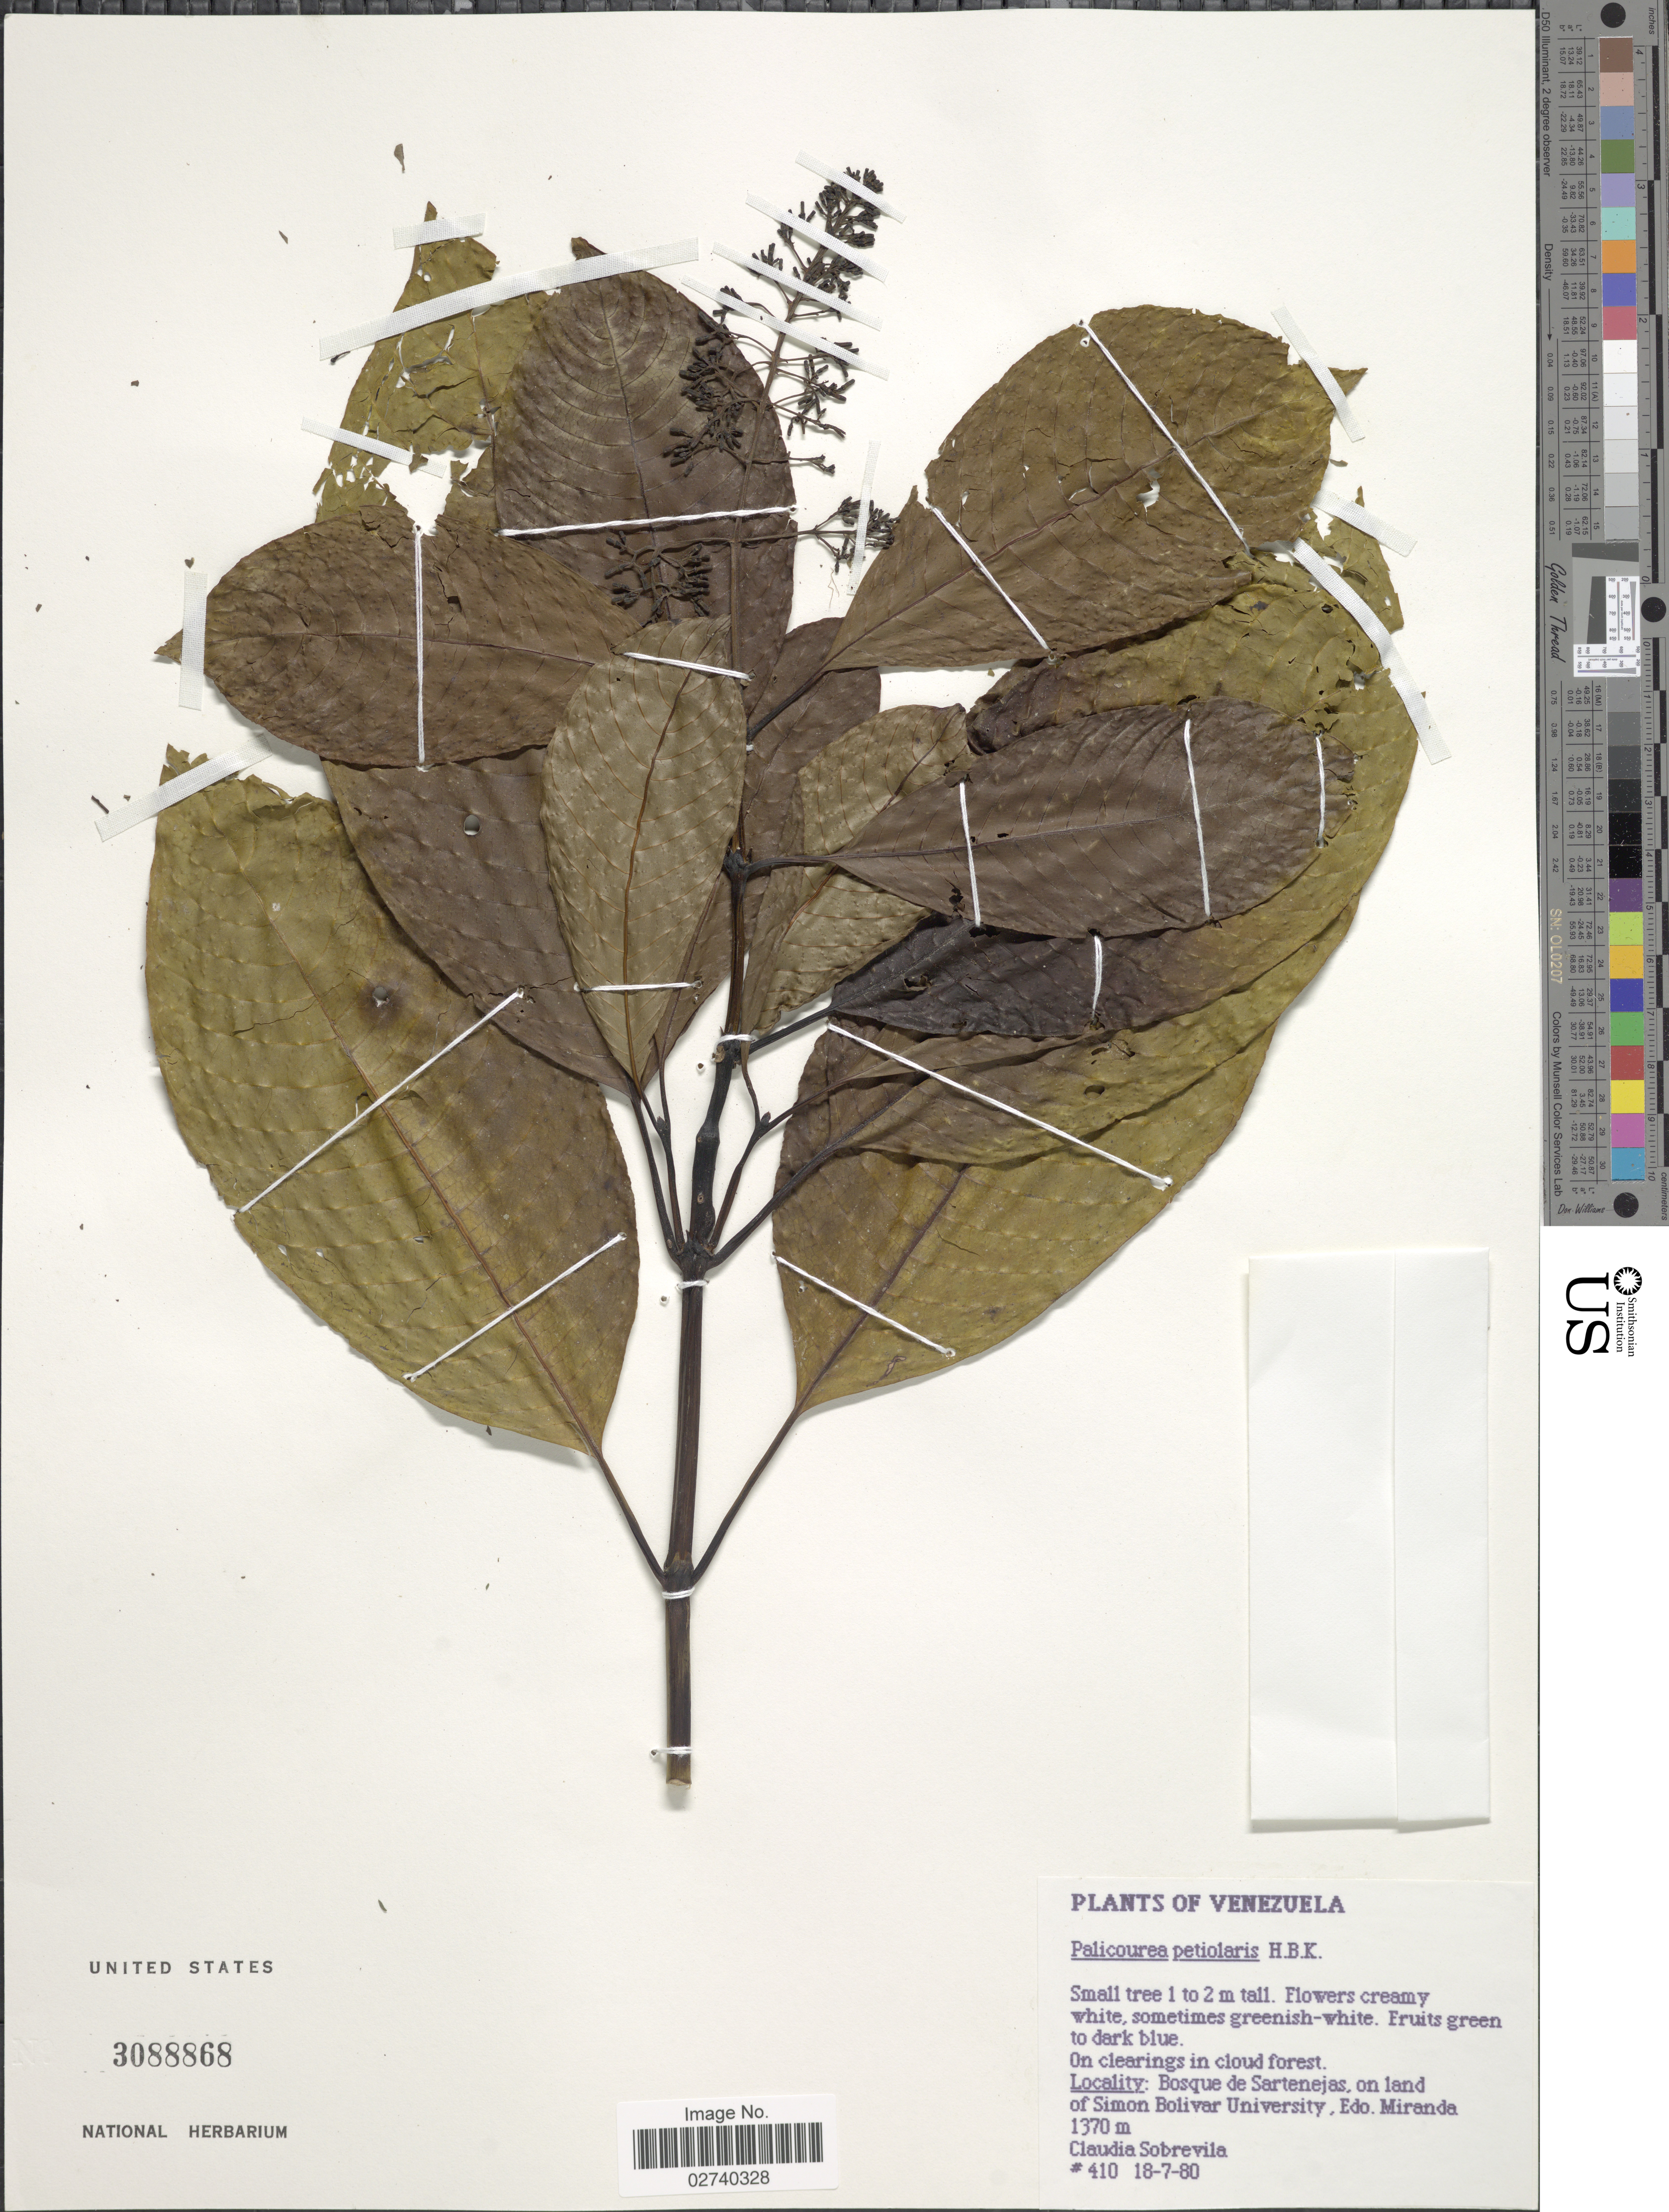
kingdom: Plantae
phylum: Tracheophyta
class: Magnoliopsida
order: Gentianales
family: Rubiaceae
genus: Palicourea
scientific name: Palicourea petiolaris Kunth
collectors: C. Sobrevila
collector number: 410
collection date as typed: Transcribed d/m/y: 18/7/80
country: Venezuela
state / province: Miranda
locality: Bosque de Sartenejas, on land of Simon Bolivar University.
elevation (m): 1370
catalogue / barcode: US 3088868